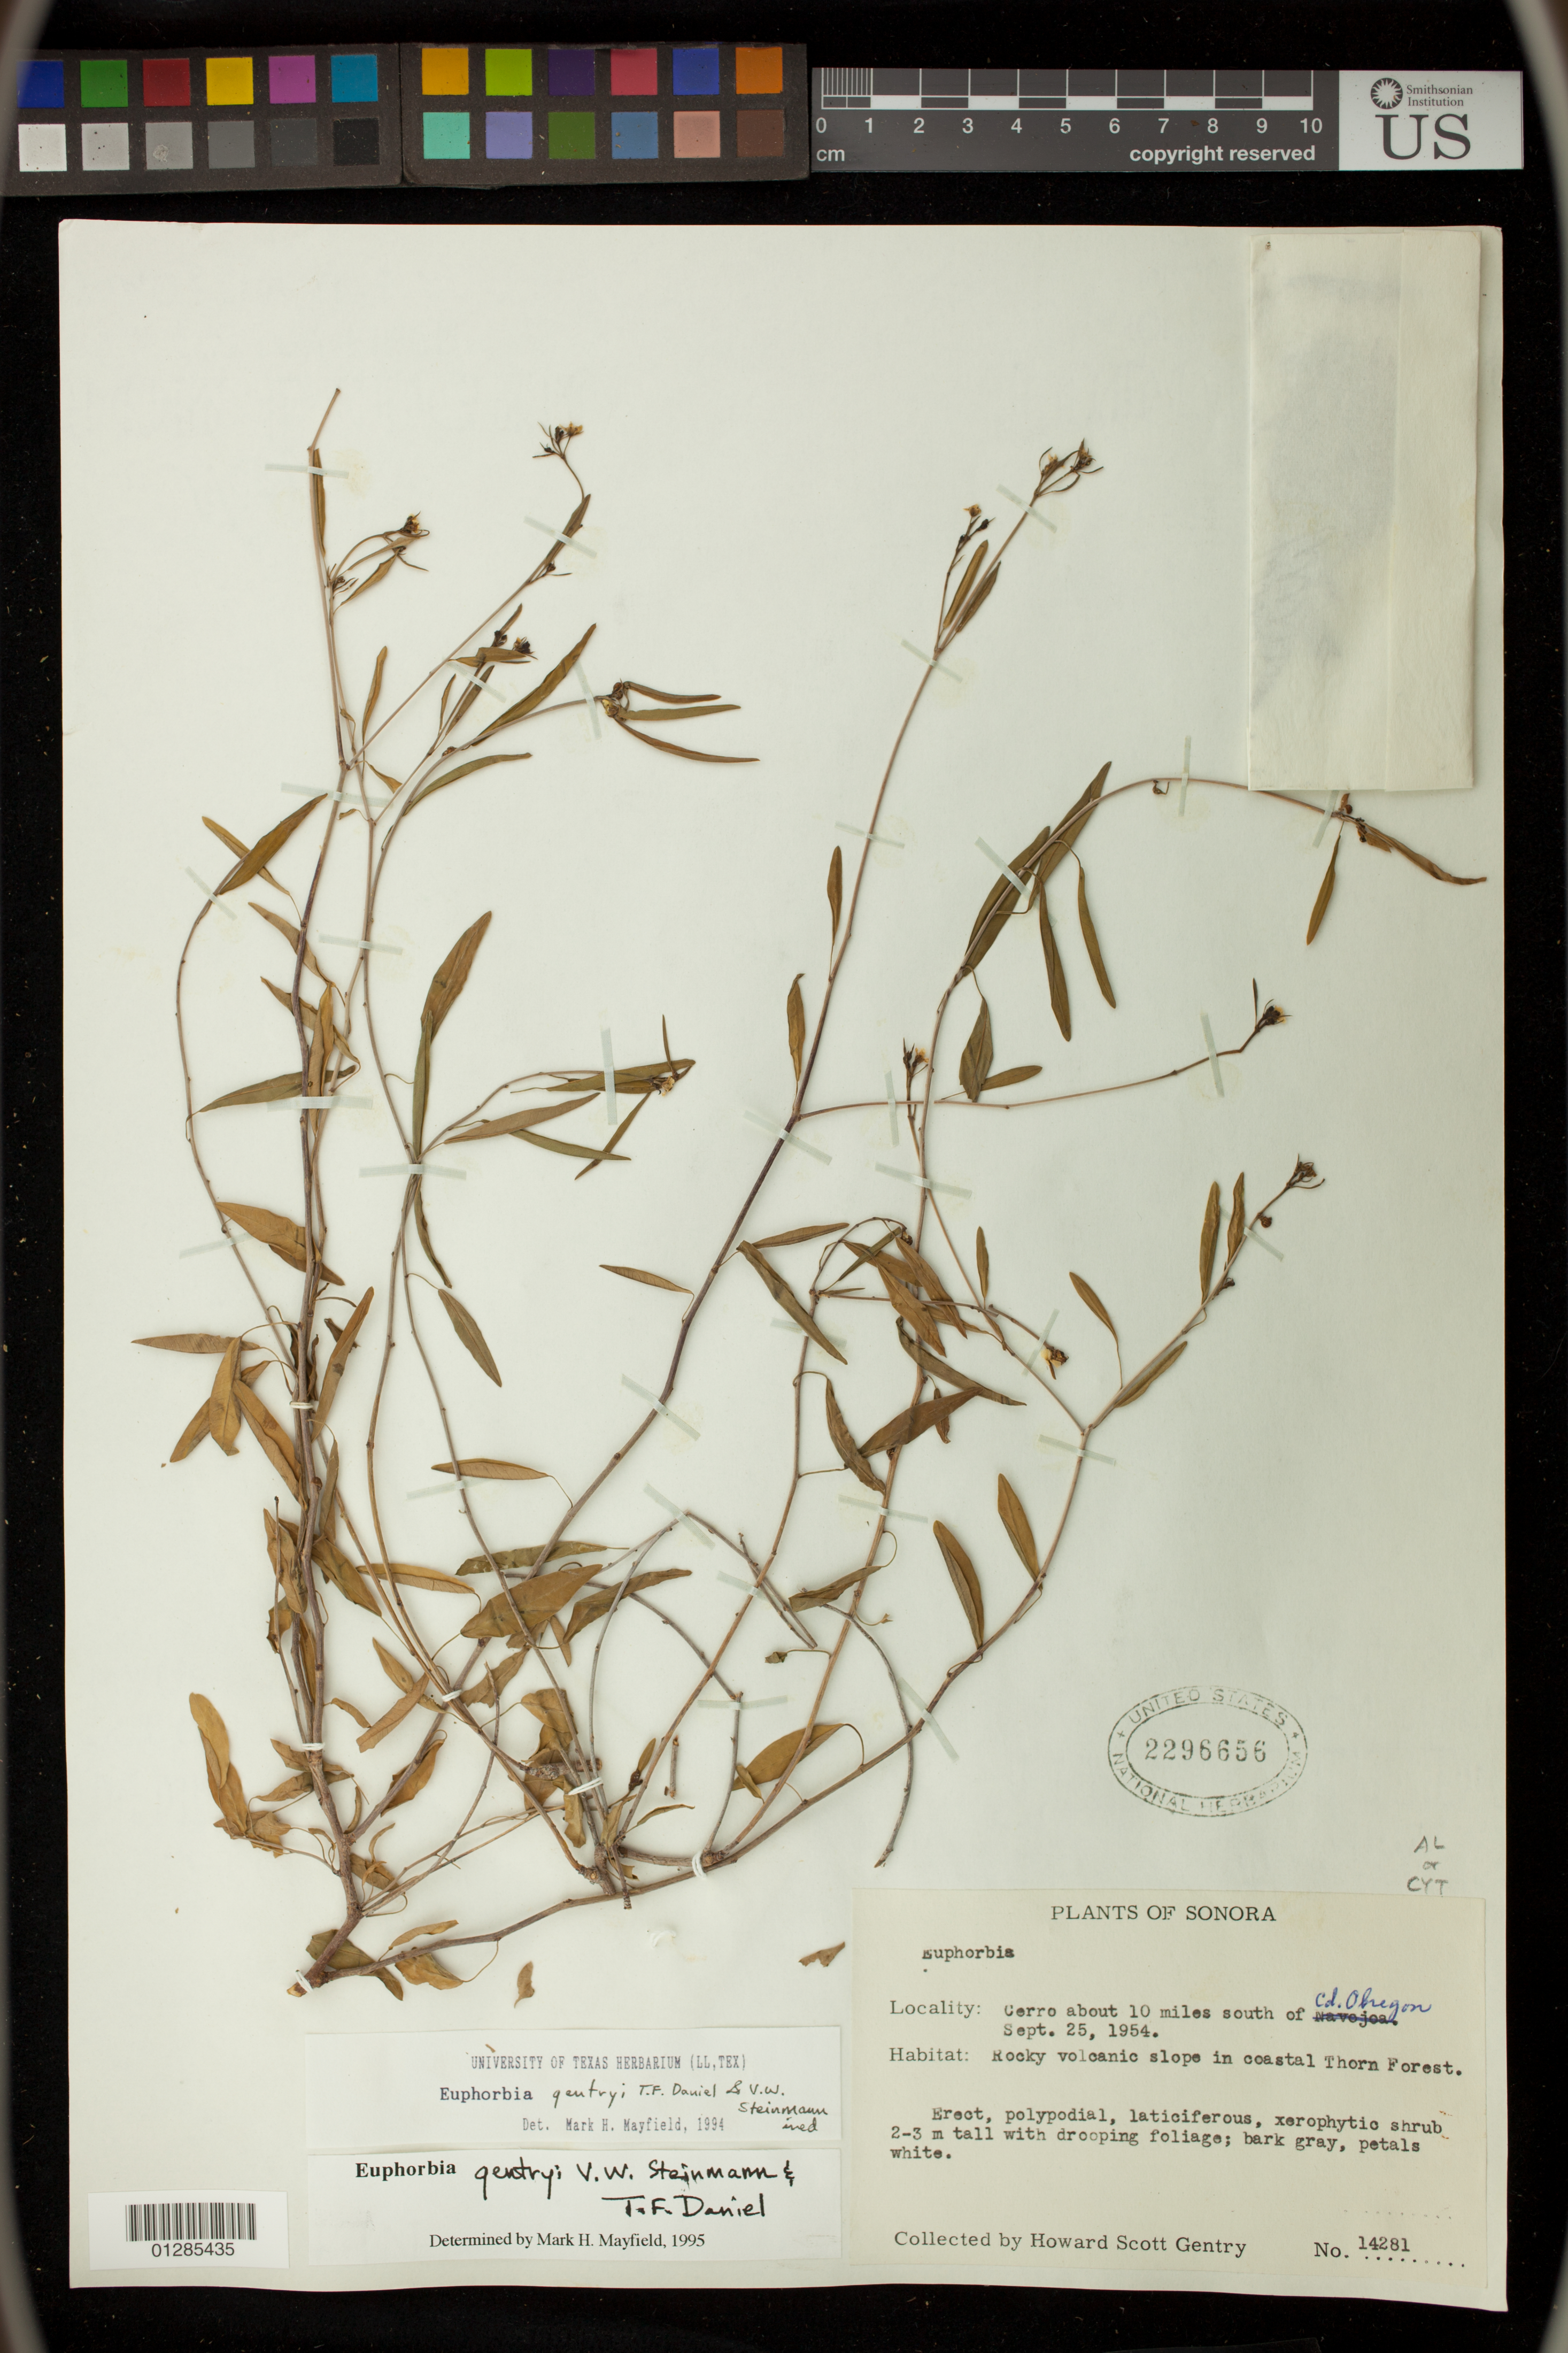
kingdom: Plantae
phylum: Tracheophyta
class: Magnoliopsida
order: Malpighiales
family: Euphorbiaceae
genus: Euphorbia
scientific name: Euphorbia gentryi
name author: V.W. Steinm. & T.F. Daniel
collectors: H. S. Gentry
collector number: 14281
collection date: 1954-09-25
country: Mexico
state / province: Sonora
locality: Cerro about 10 miles south of Cd. Obregon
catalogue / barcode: US 2296656